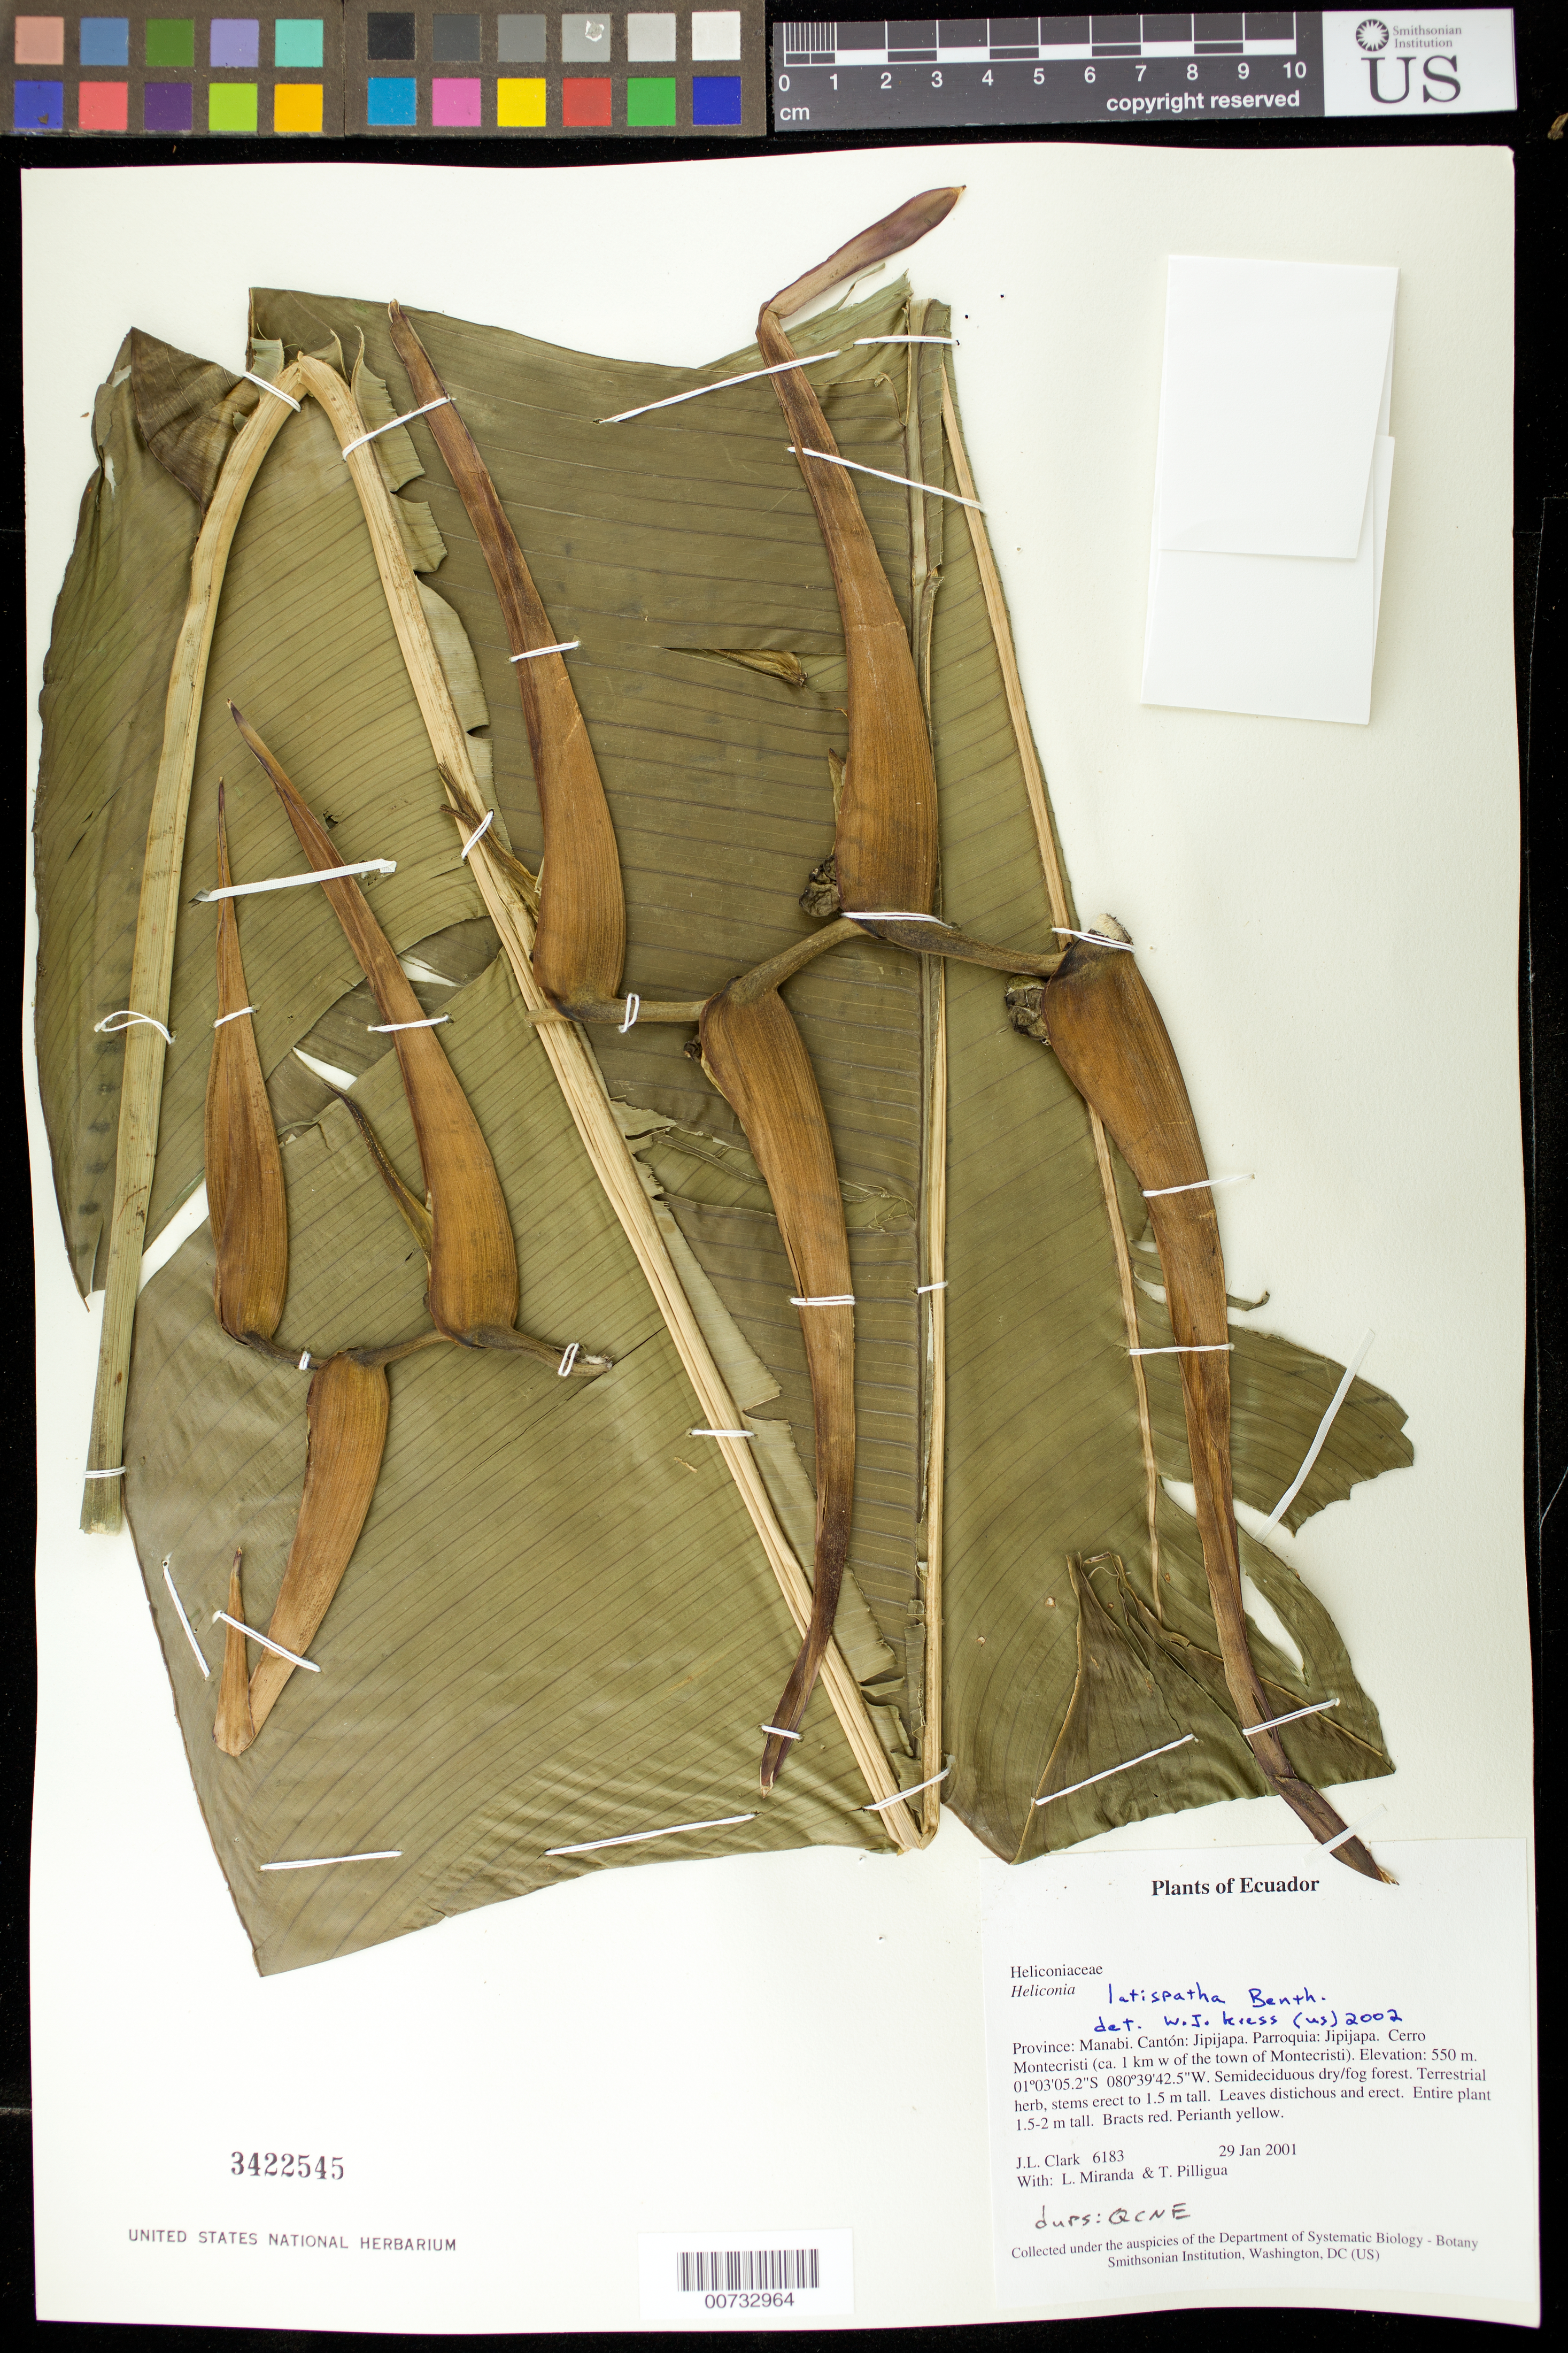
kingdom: Plantae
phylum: Tracheophyta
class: Liliopsida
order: Zingiberales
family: Heliconiaceae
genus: Heliconia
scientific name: Heliconia latispatha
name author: Benth.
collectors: J. L. Clark, L. Miranda & T. Pilligua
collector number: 6183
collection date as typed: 29 Jan 2001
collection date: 2001-01-29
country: Ecuador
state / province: Manabi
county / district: Jipijapa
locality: Cerro Montecristi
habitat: Semideciduous dry/fog forest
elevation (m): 550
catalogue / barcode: US 3422545